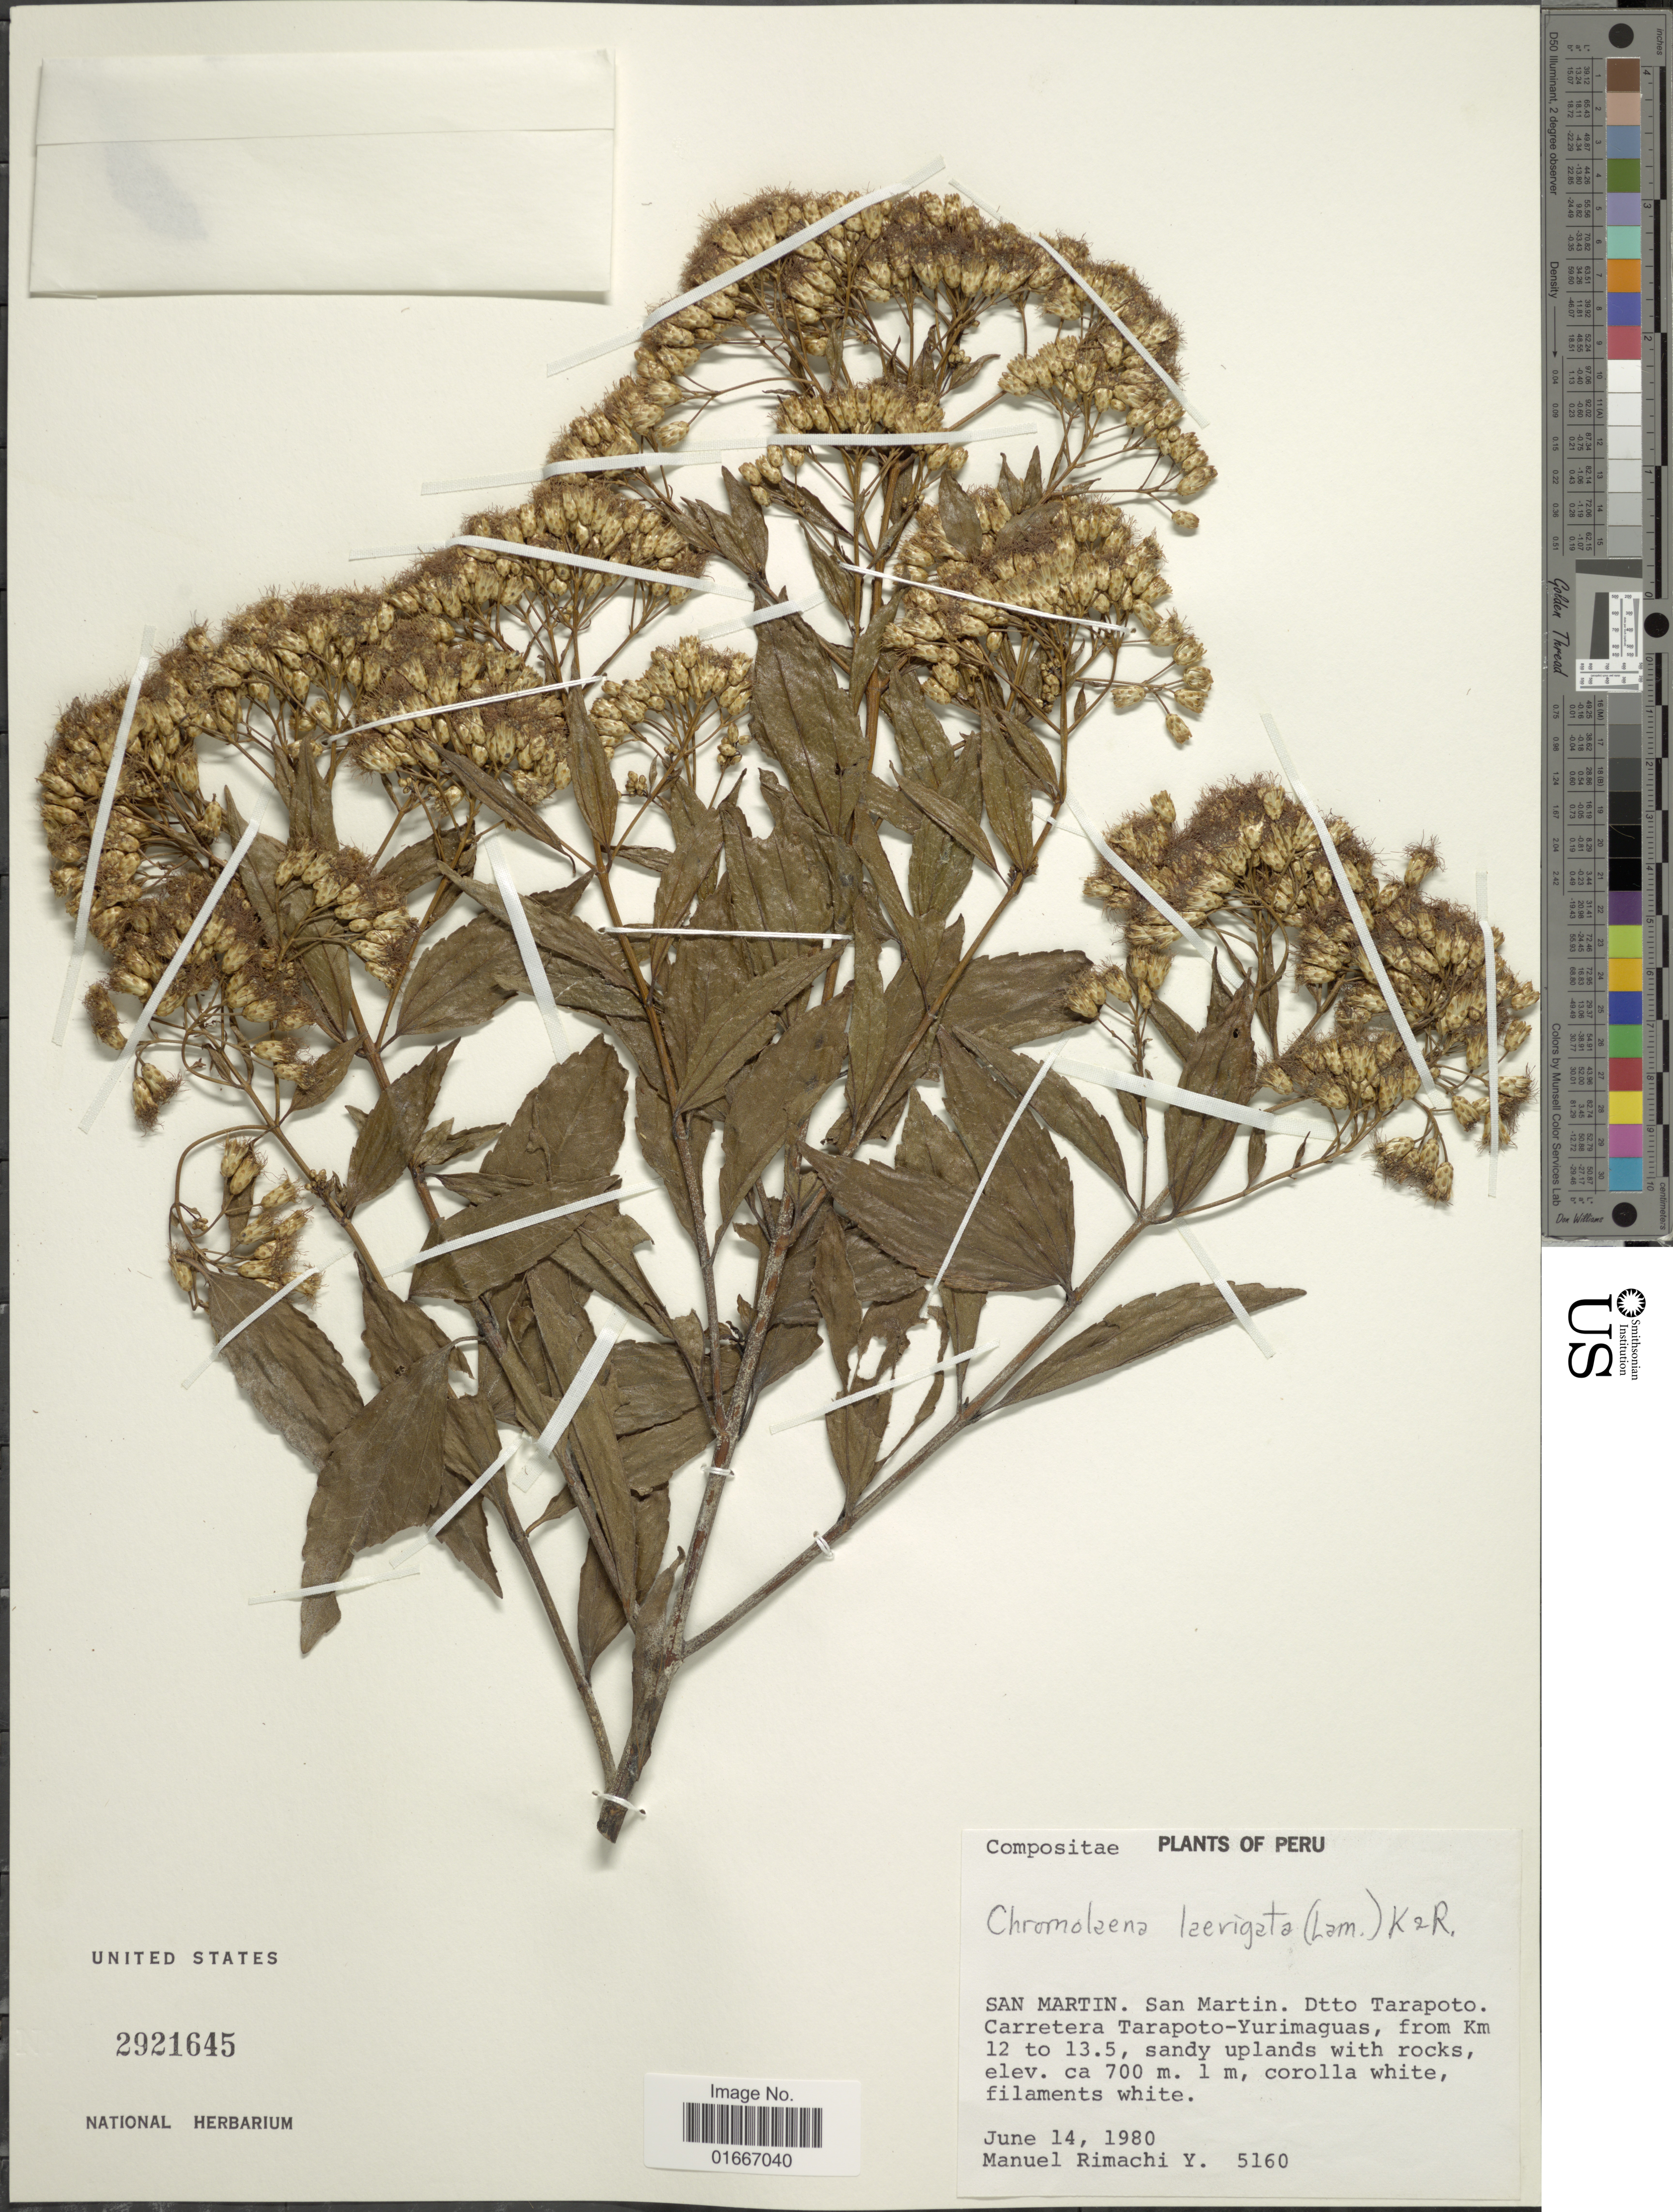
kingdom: Plantae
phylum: Tracheophyta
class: Magnoliopsida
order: Asterales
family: Asteraceae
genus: Chromolaena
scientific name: Chromolaena laevigata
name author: (Lam.) R.M. King & H. Rob.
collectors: M. Rimachi Y.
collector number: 5160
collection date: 1980-06-14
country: Peru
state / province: San Martín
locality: Peru. San Martin. San Martin. Dtto Tarapoto. Carretera Tarapoto-Yurimaguas, from Km 12 to 13.5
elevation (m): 700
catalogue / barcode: US 2921645